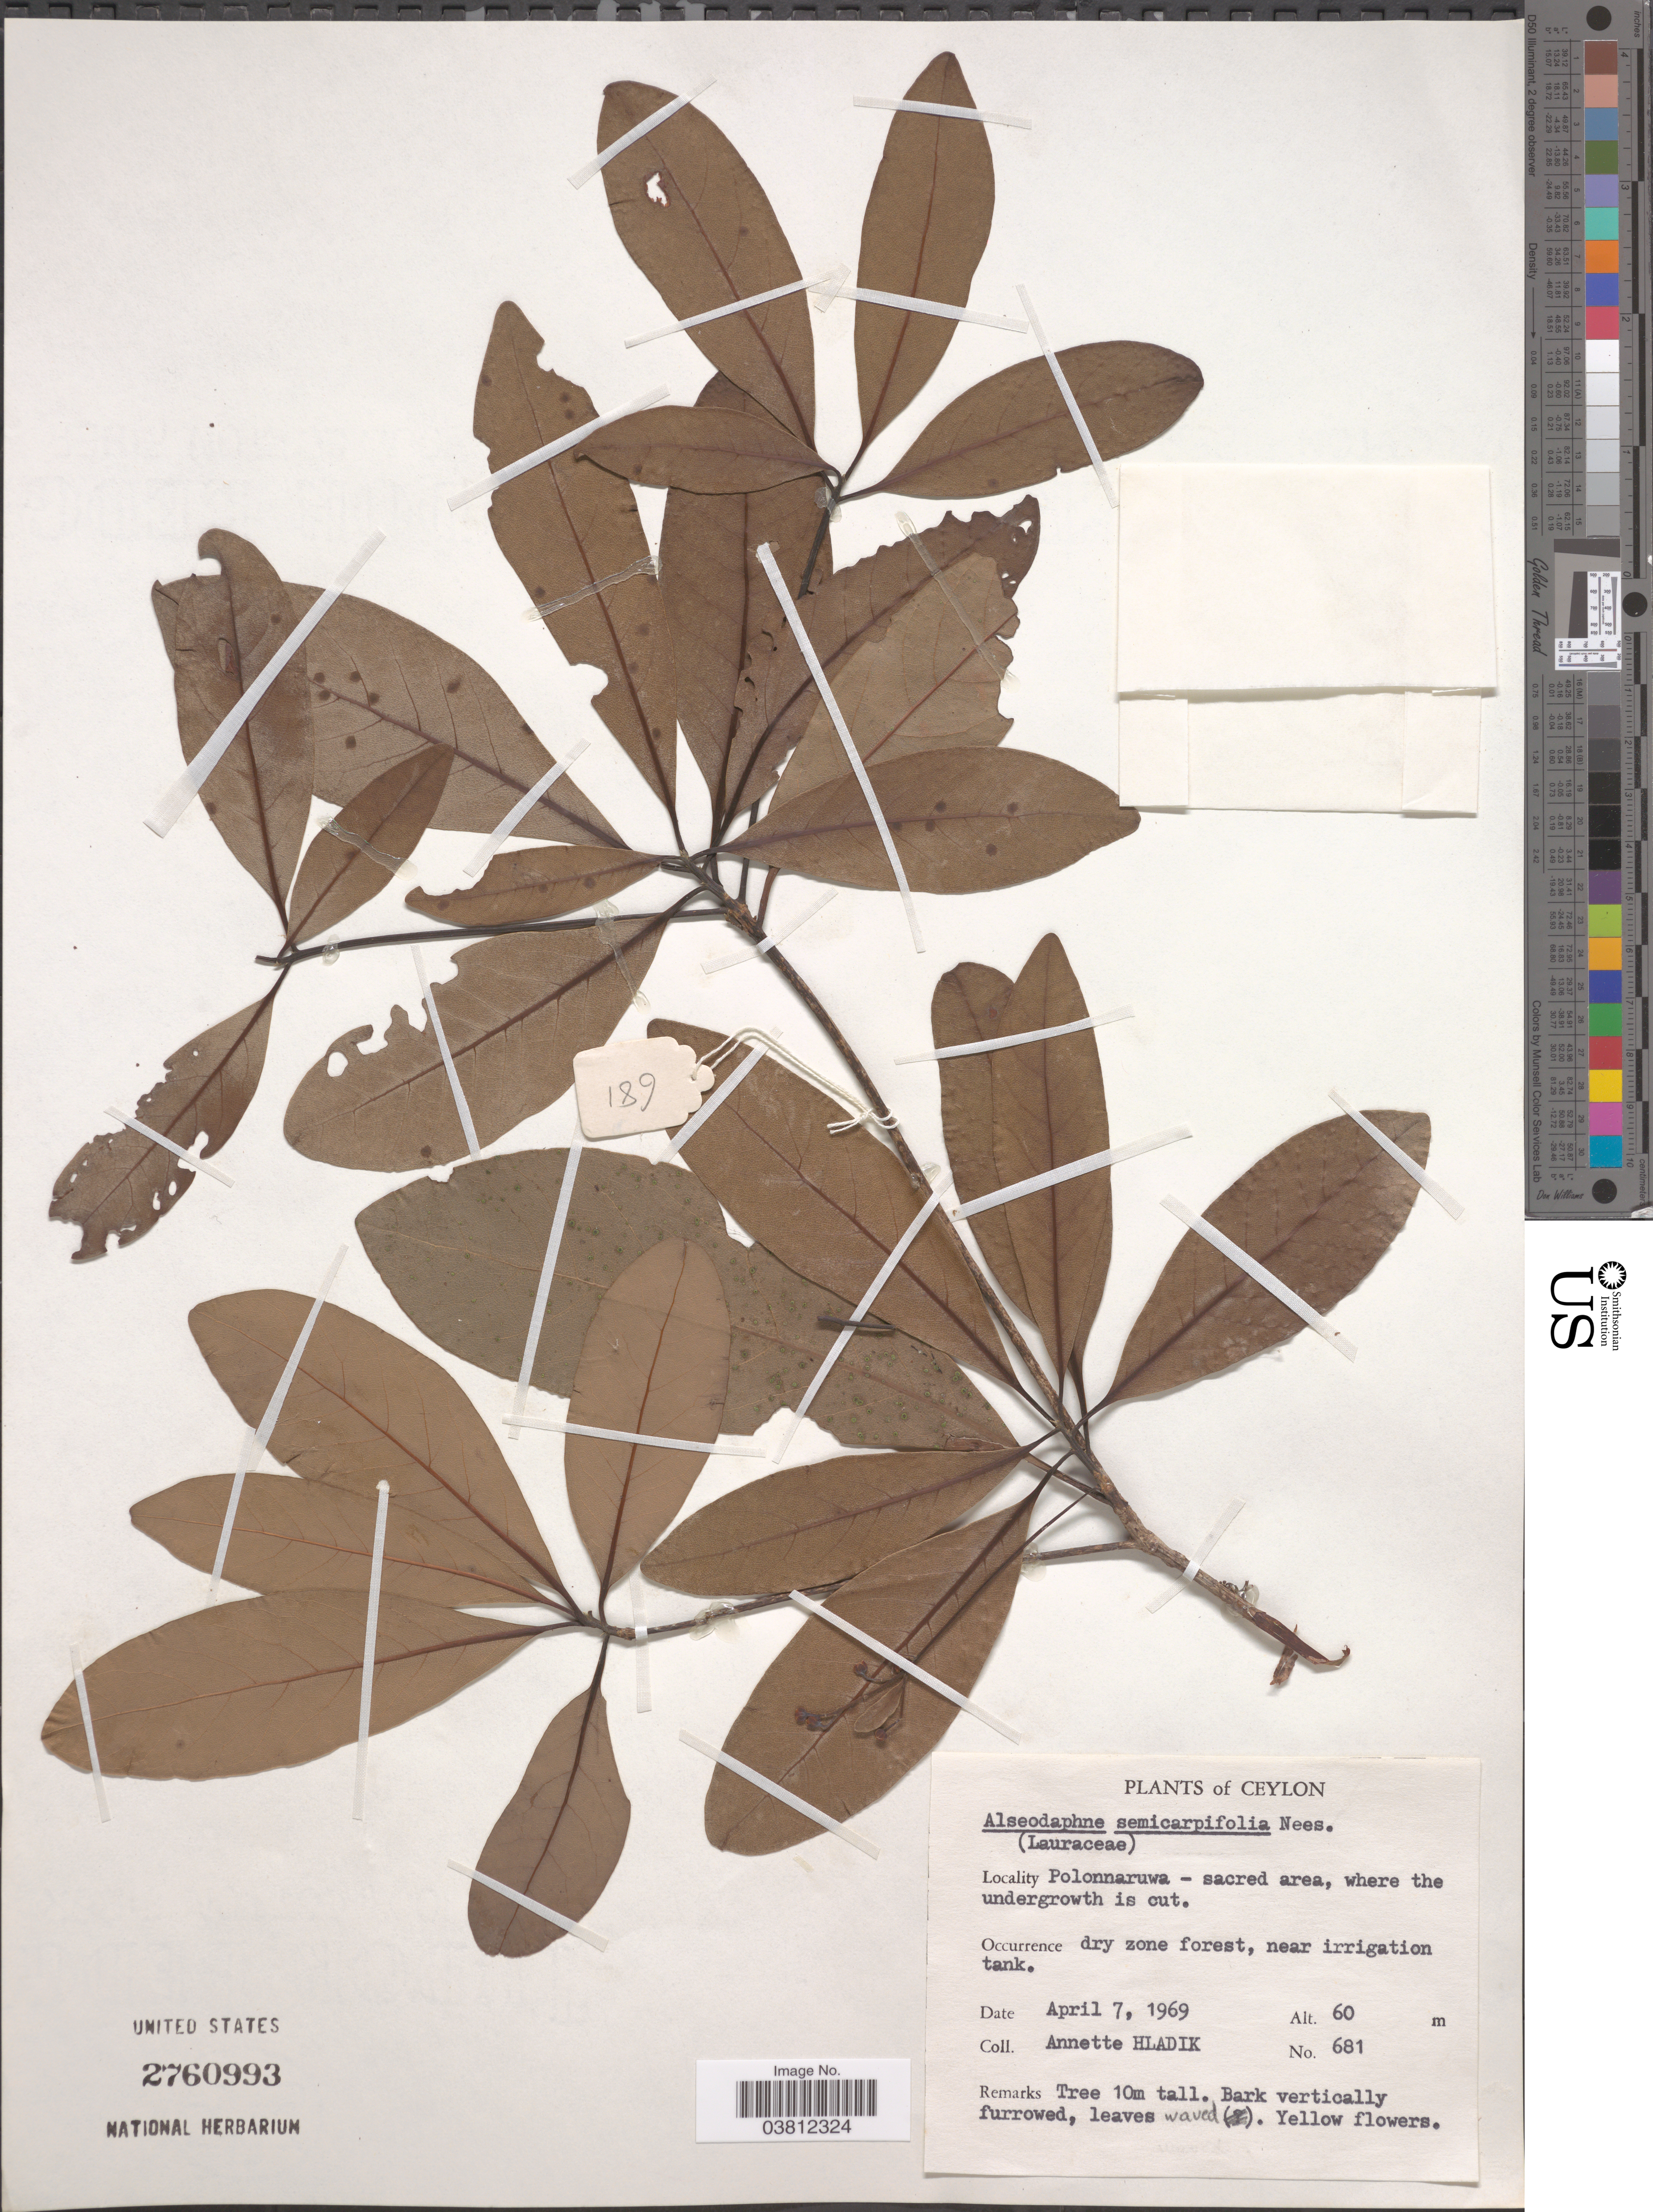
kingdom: Plantae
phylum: Tracheophyta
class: Magnoliopsida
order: Laurales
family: Lauraceae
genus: Alseodaphne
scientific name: Alseodaphne semecarpifolia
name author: Nees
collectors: A. Hladik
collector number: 681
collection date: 1969-04-07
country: Sri Lanka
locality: Ceylon. Polonnaruwa- sacred area, where the undergrowth is cut. Near irrigation tank.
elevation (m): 60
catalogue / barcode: US 2760993